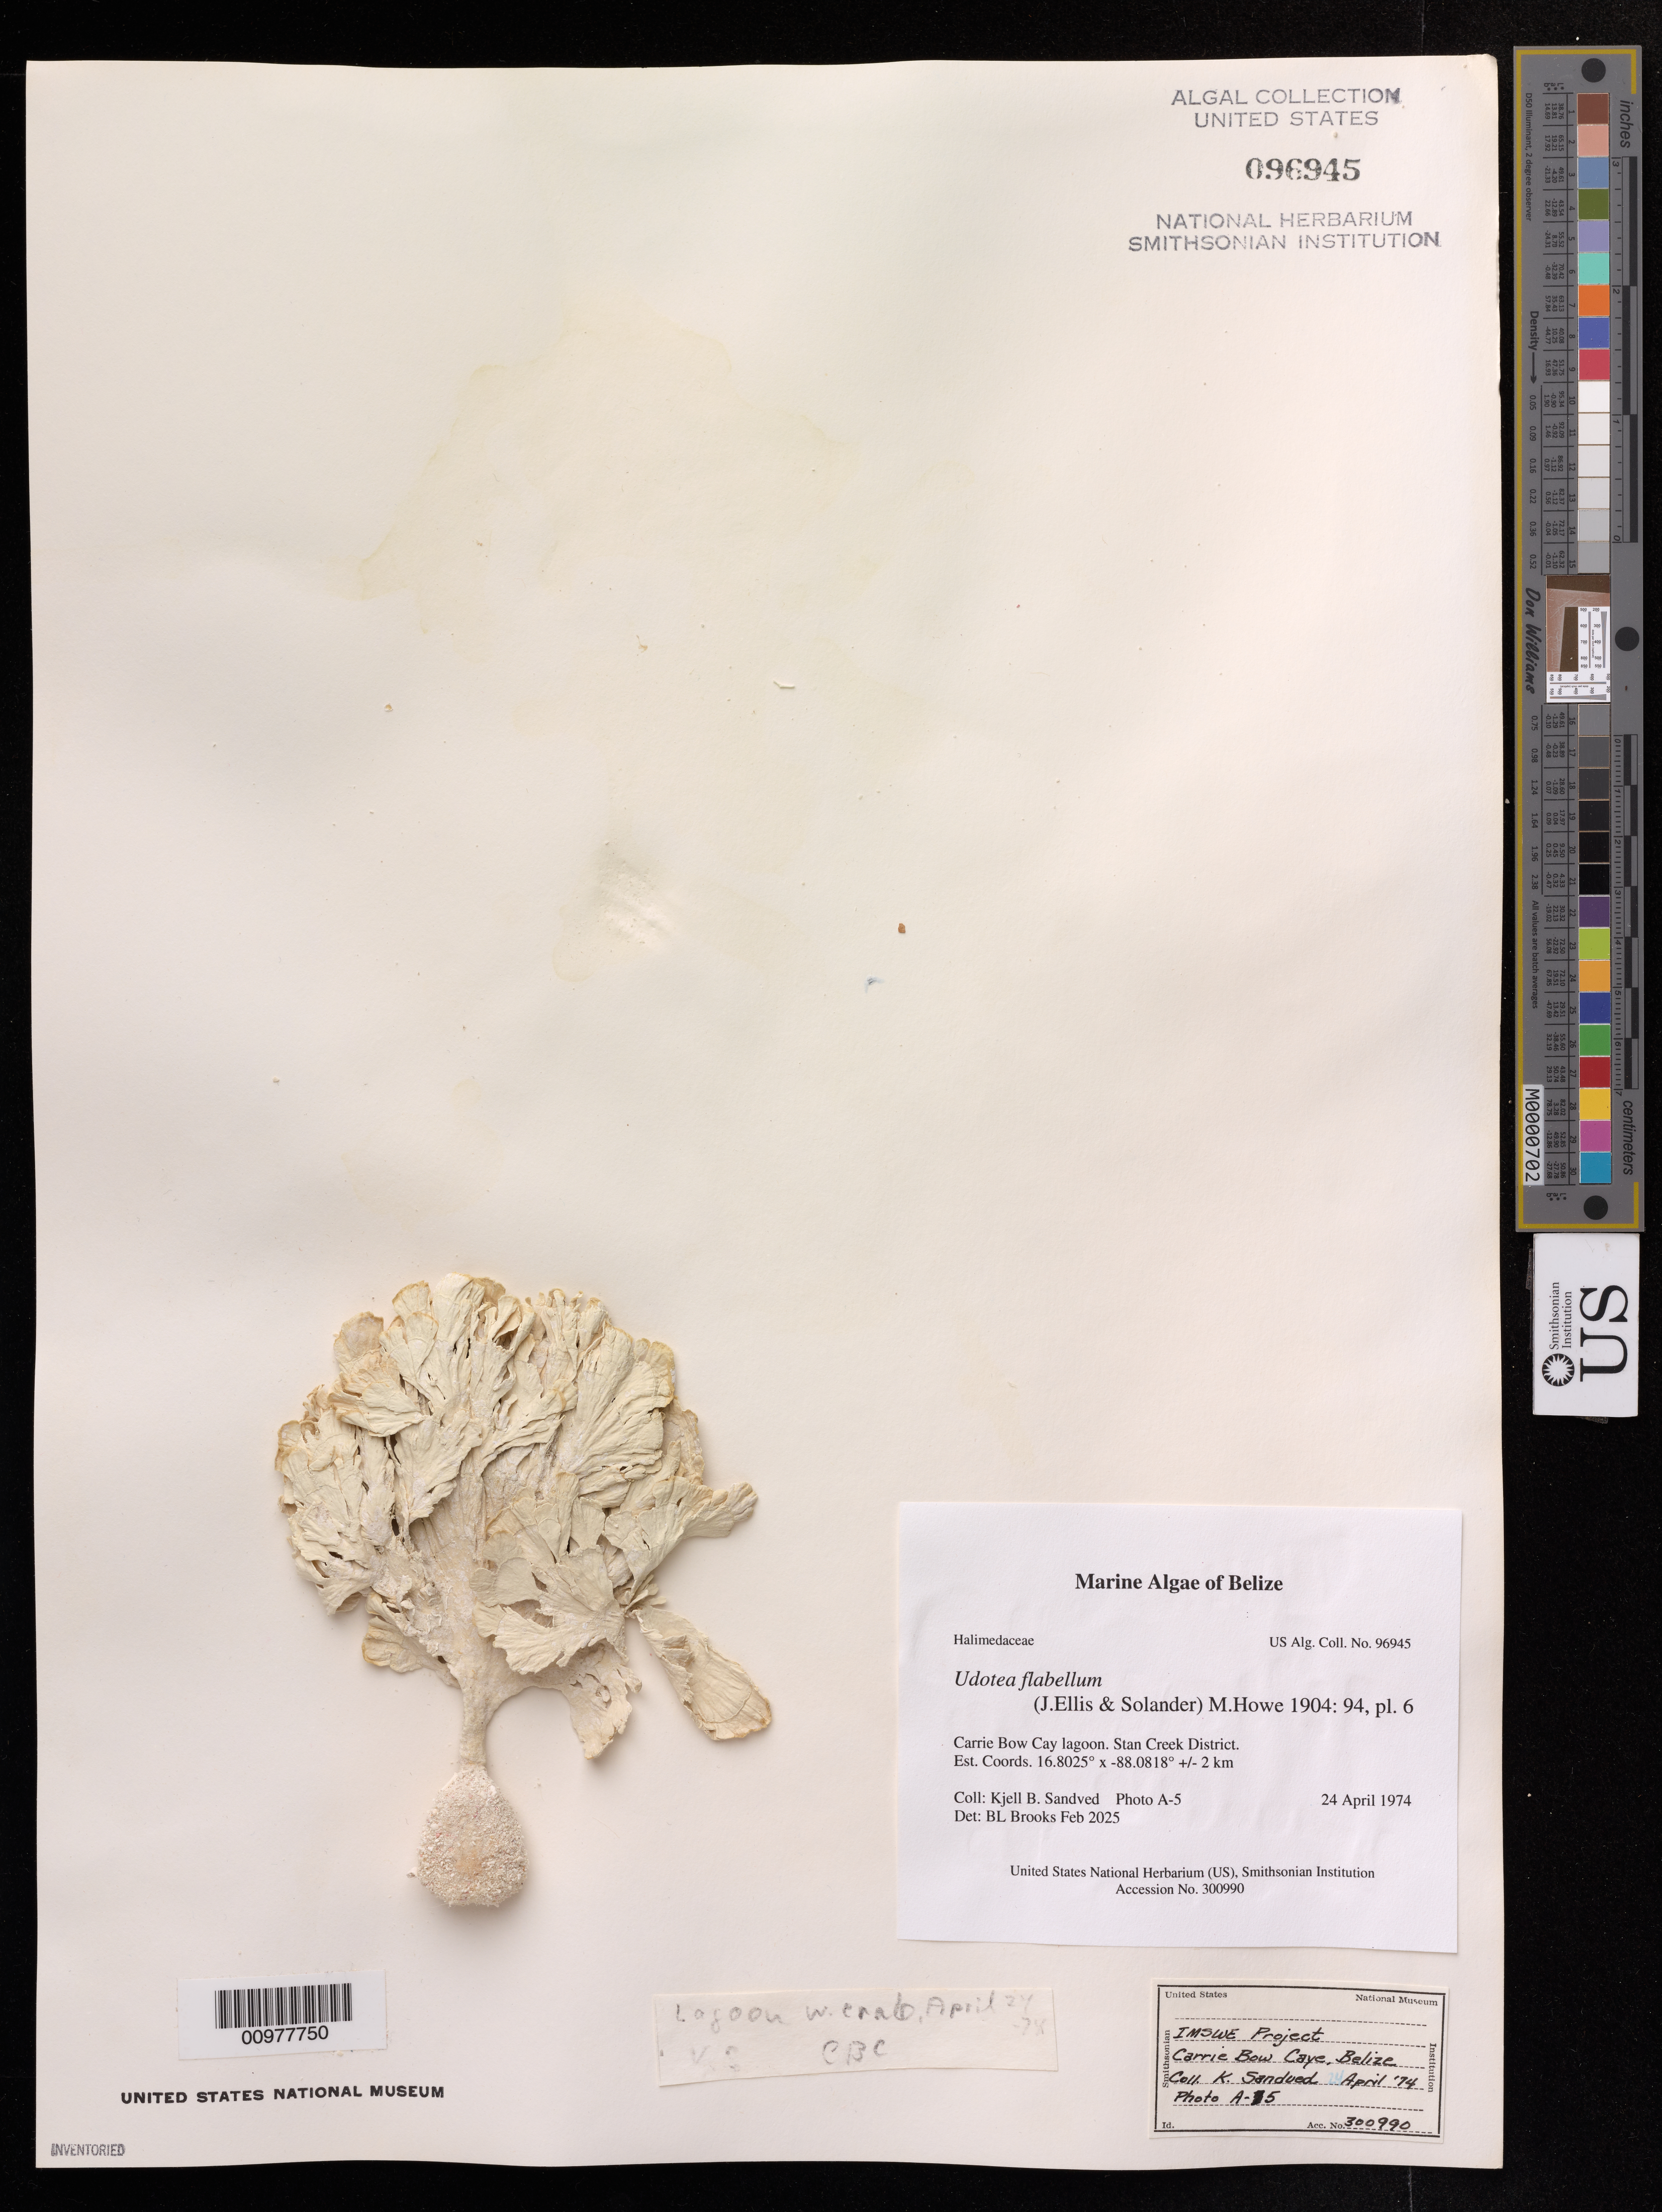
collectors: K. Sandved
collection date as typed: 24 Apr 1974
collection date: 1974-04-24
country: Belize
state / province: Stann Creek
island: Carrie Bow Cay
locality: Lagoon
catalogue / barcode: US 96945